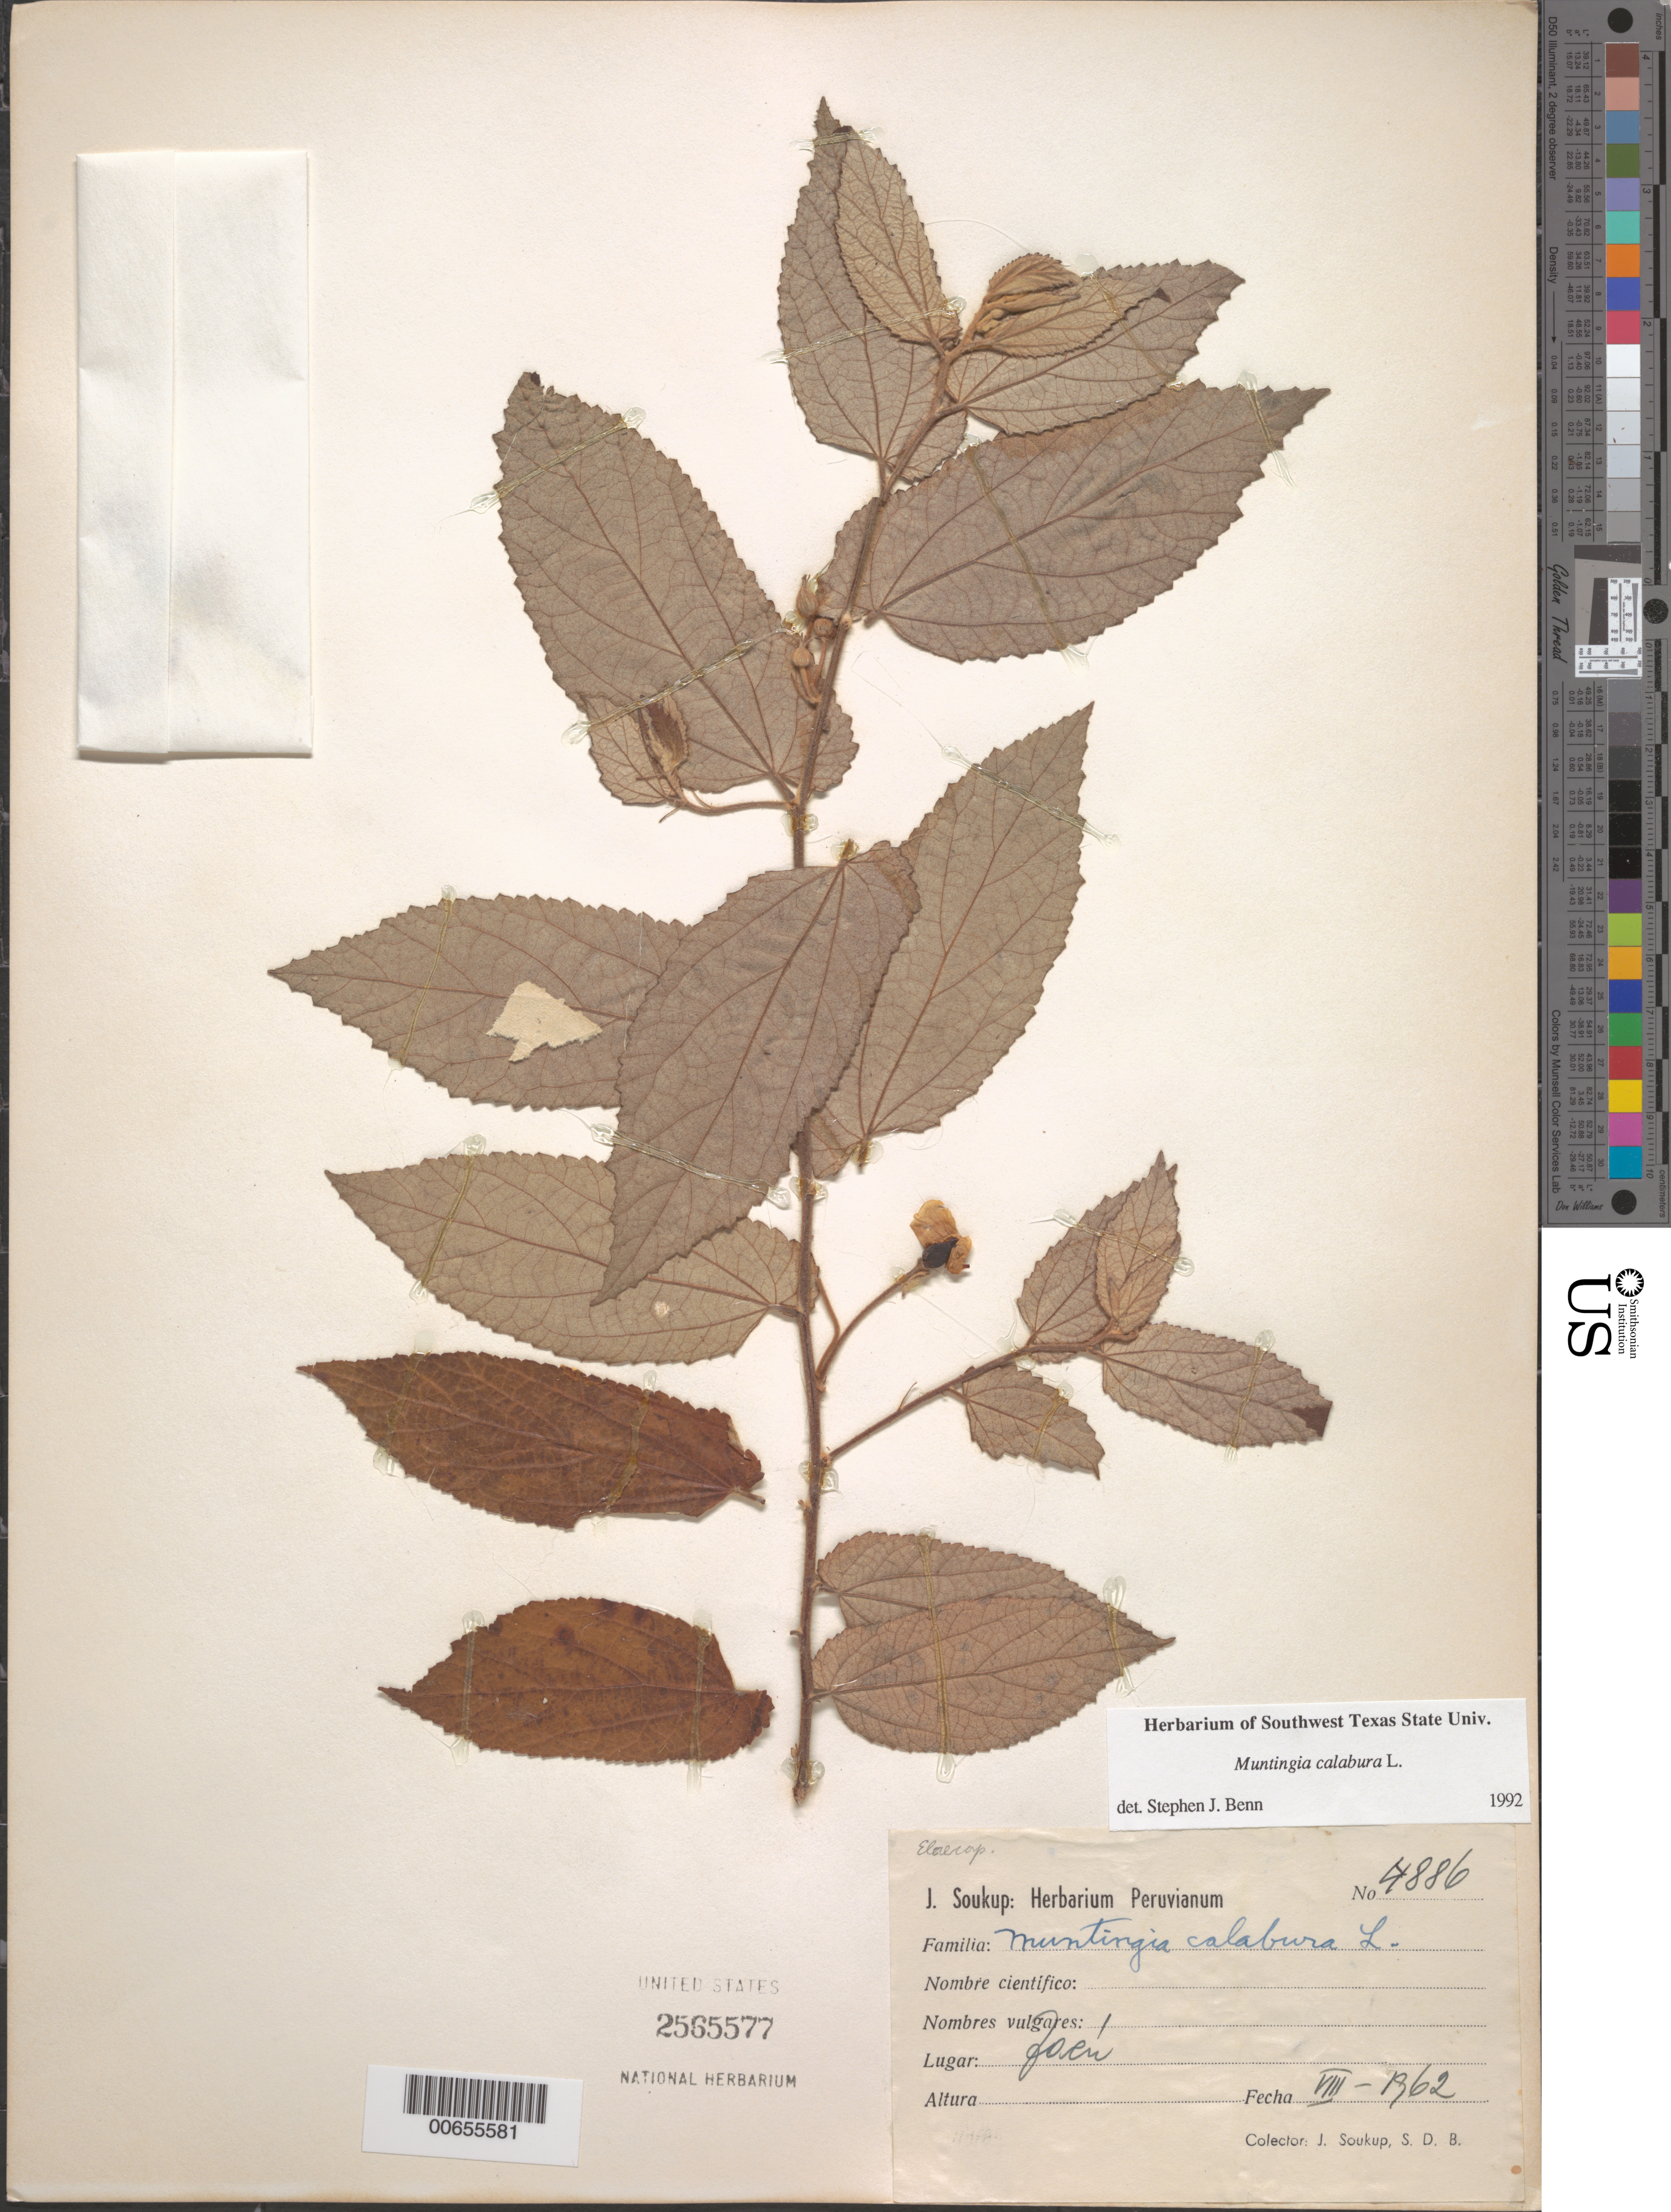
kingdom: Plantae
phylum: Tracheophyta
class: Magnoliopsida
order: Malvales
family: Muntingiaceae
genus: Muntingia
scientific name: Muntingia calabura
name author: L.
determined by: Benn, S. J.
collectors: J. J. Soukup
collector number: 4886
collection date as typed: Aug 1962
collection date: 1962-08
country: Peru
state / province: Cajamarca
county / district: Jaén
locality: Jaén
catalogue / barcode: US 2565577